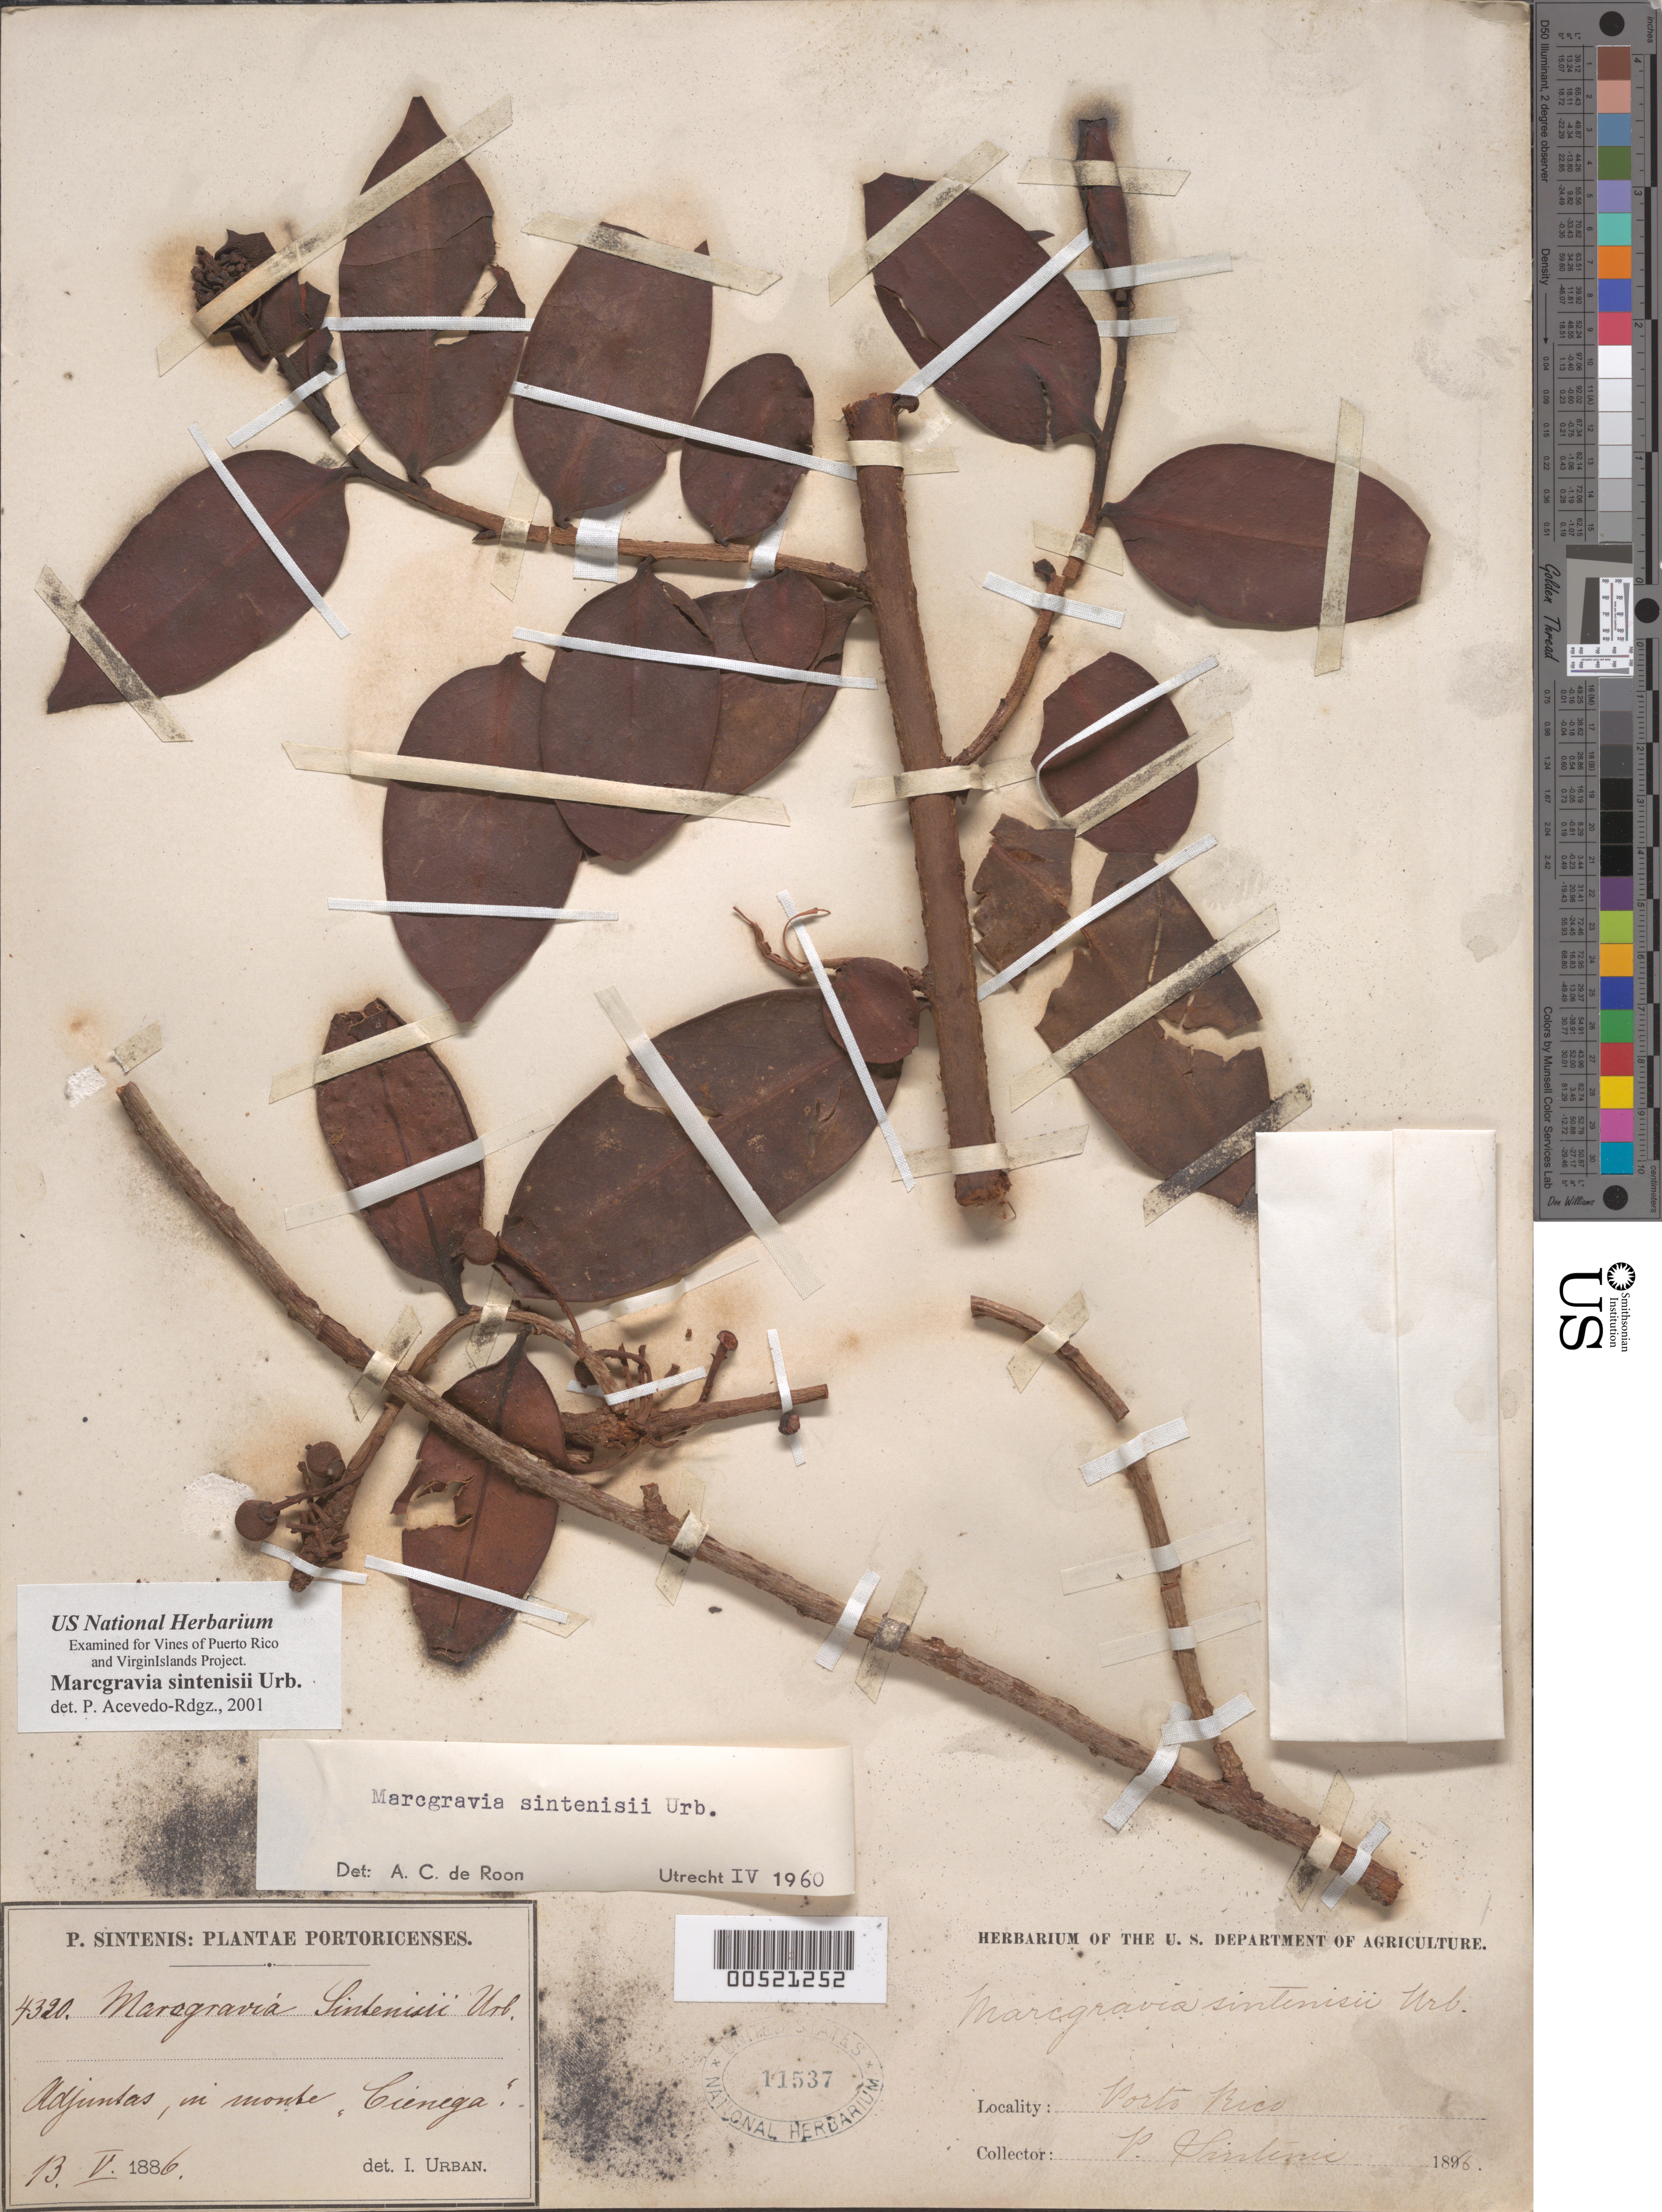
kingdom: Plantae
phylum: Tracheophyta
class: Magnoliopsida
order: Ericales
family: Marcgraviaceae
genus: Marcgravia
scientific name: Marcgravia sintenisii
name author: Urb.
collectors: P. Sintenis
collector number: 4320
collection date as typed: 13 May 1886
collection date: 1886-05-13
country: Puerto Rico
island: Greater Antilles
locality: Adjuntas, in Monte Cienega.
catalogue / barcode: US 11537